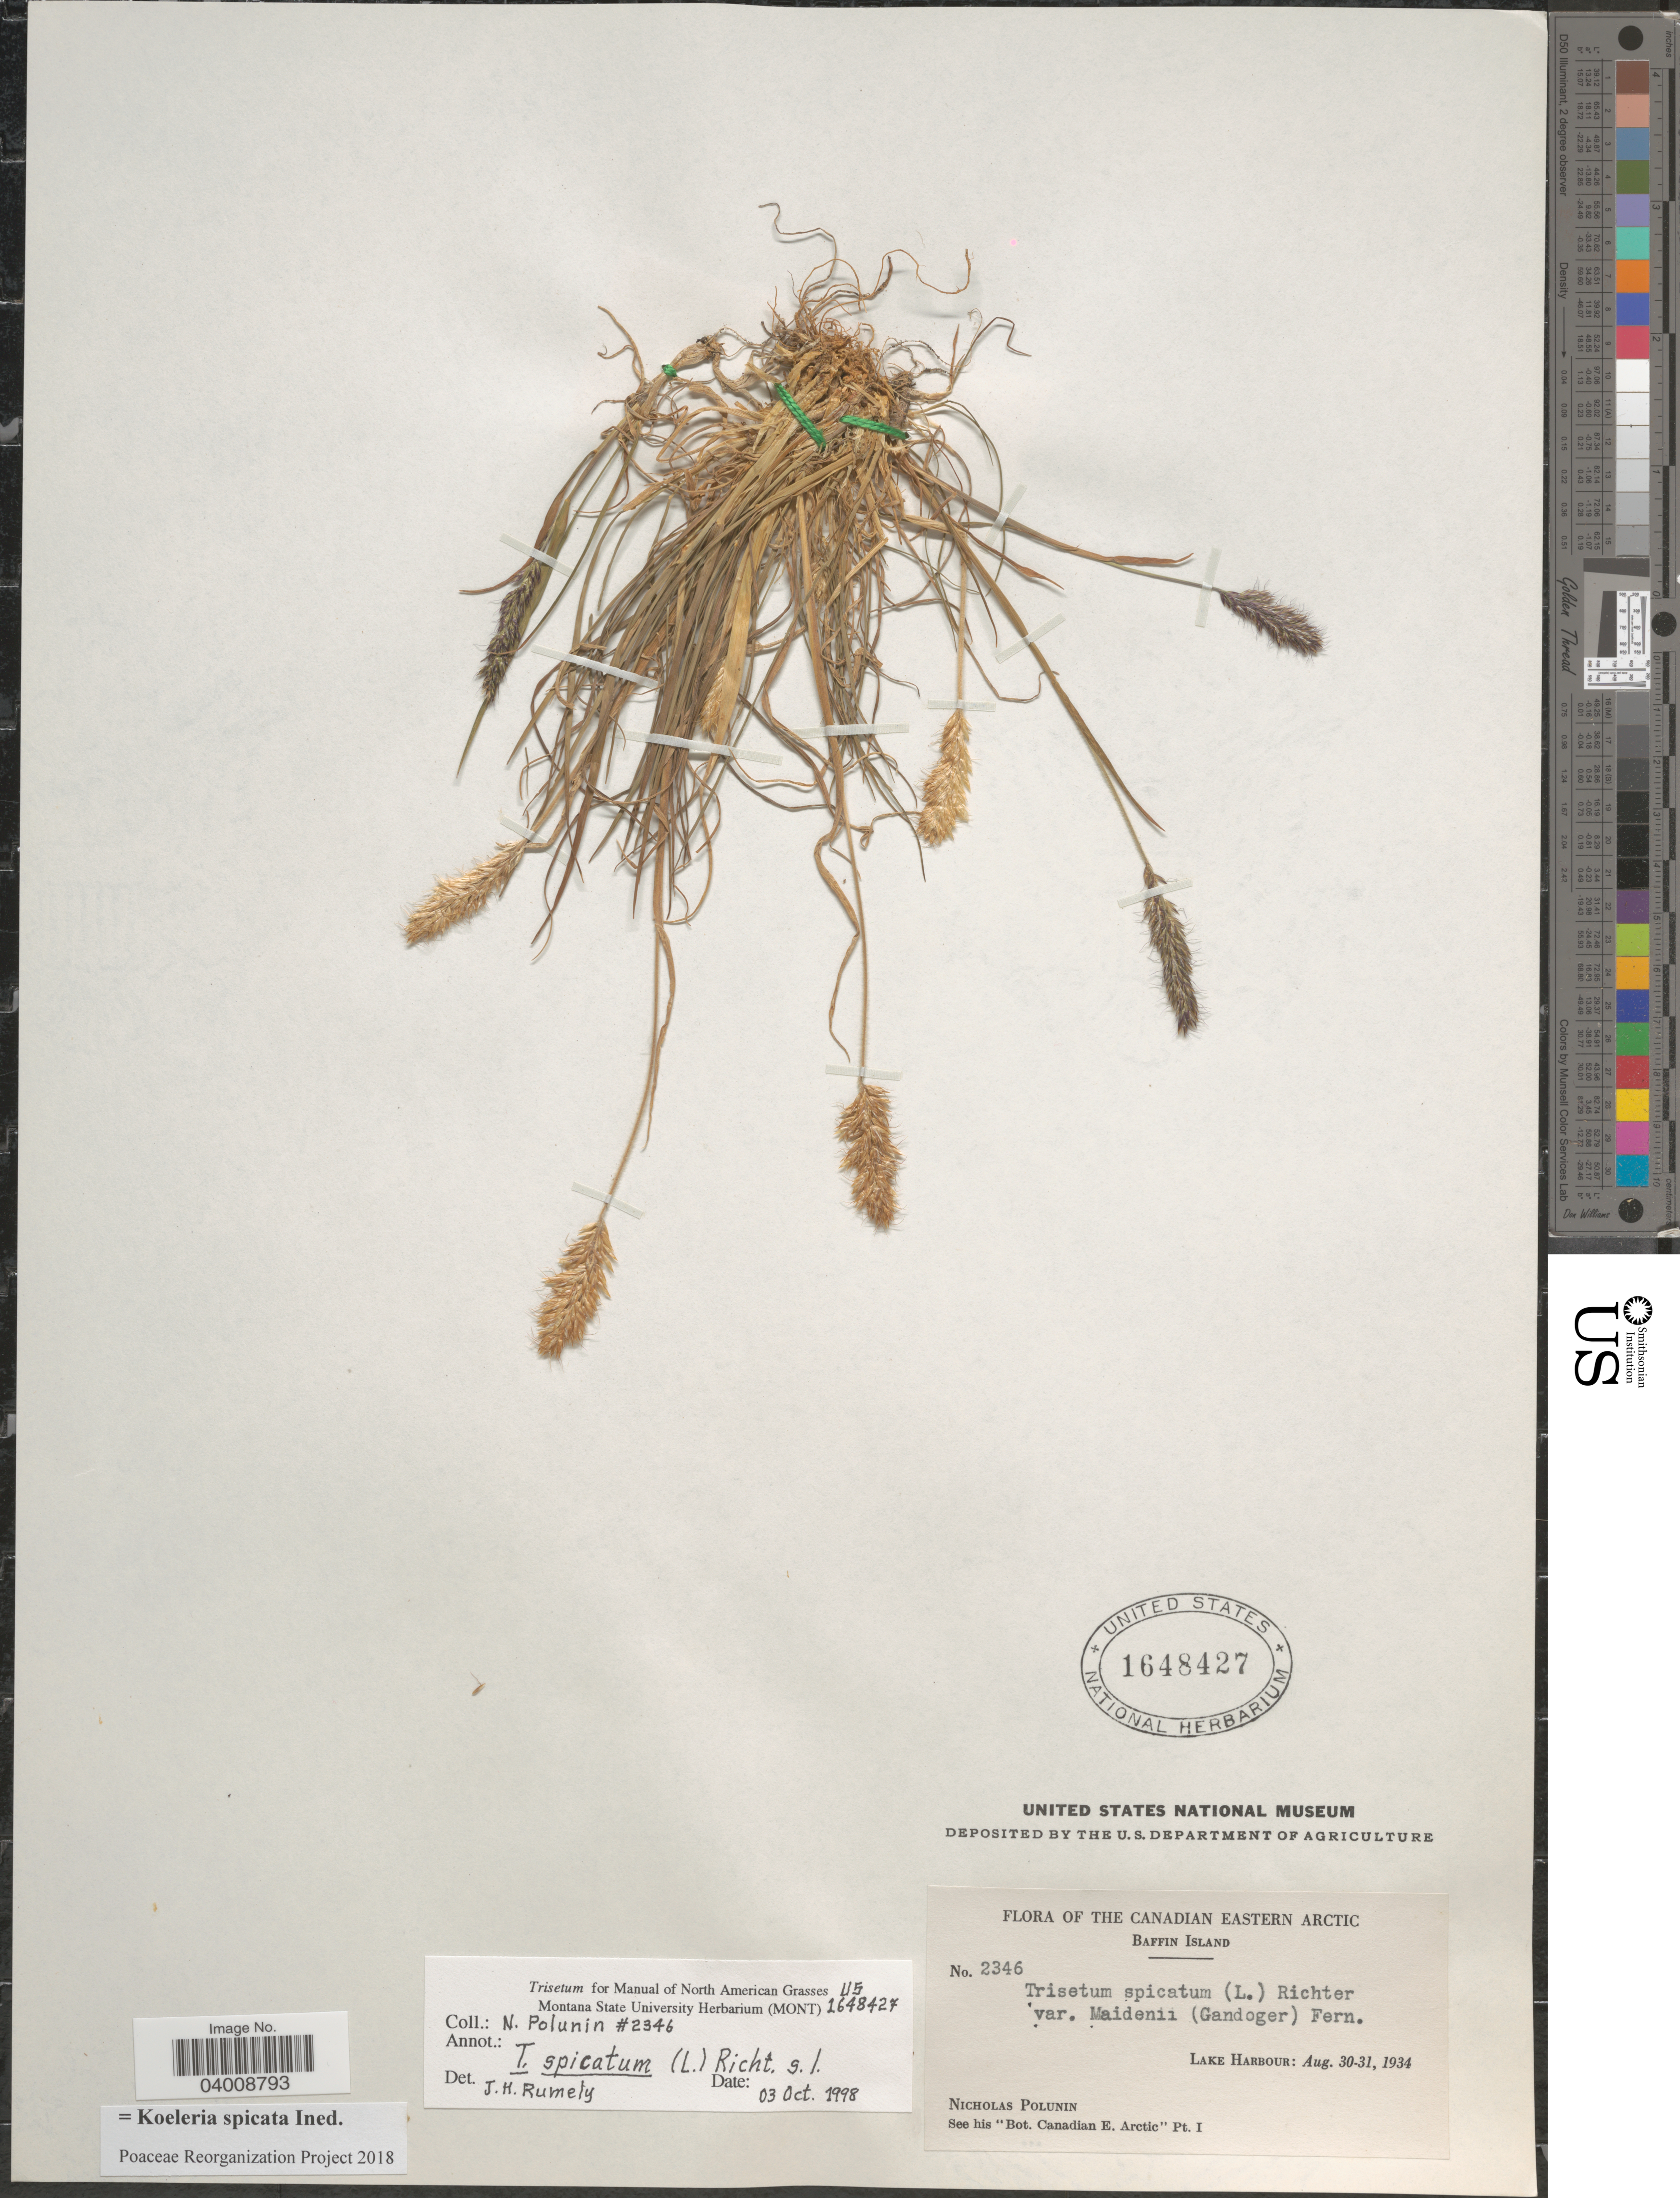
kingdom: Plantae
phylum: Tracheophyta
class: Liliopsida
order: Poales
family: Poaceae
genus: Koeleria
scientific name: Koeleria spicata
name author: (L.) Barberá et al.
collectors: N. V. Polunin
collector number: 2346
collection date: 1934-08-30/1934-08-31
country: Canada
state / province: Nunavut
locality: The Canadian Eastern Arctic. Baffin Island. Lake Harbour.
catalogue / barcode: US 1648427